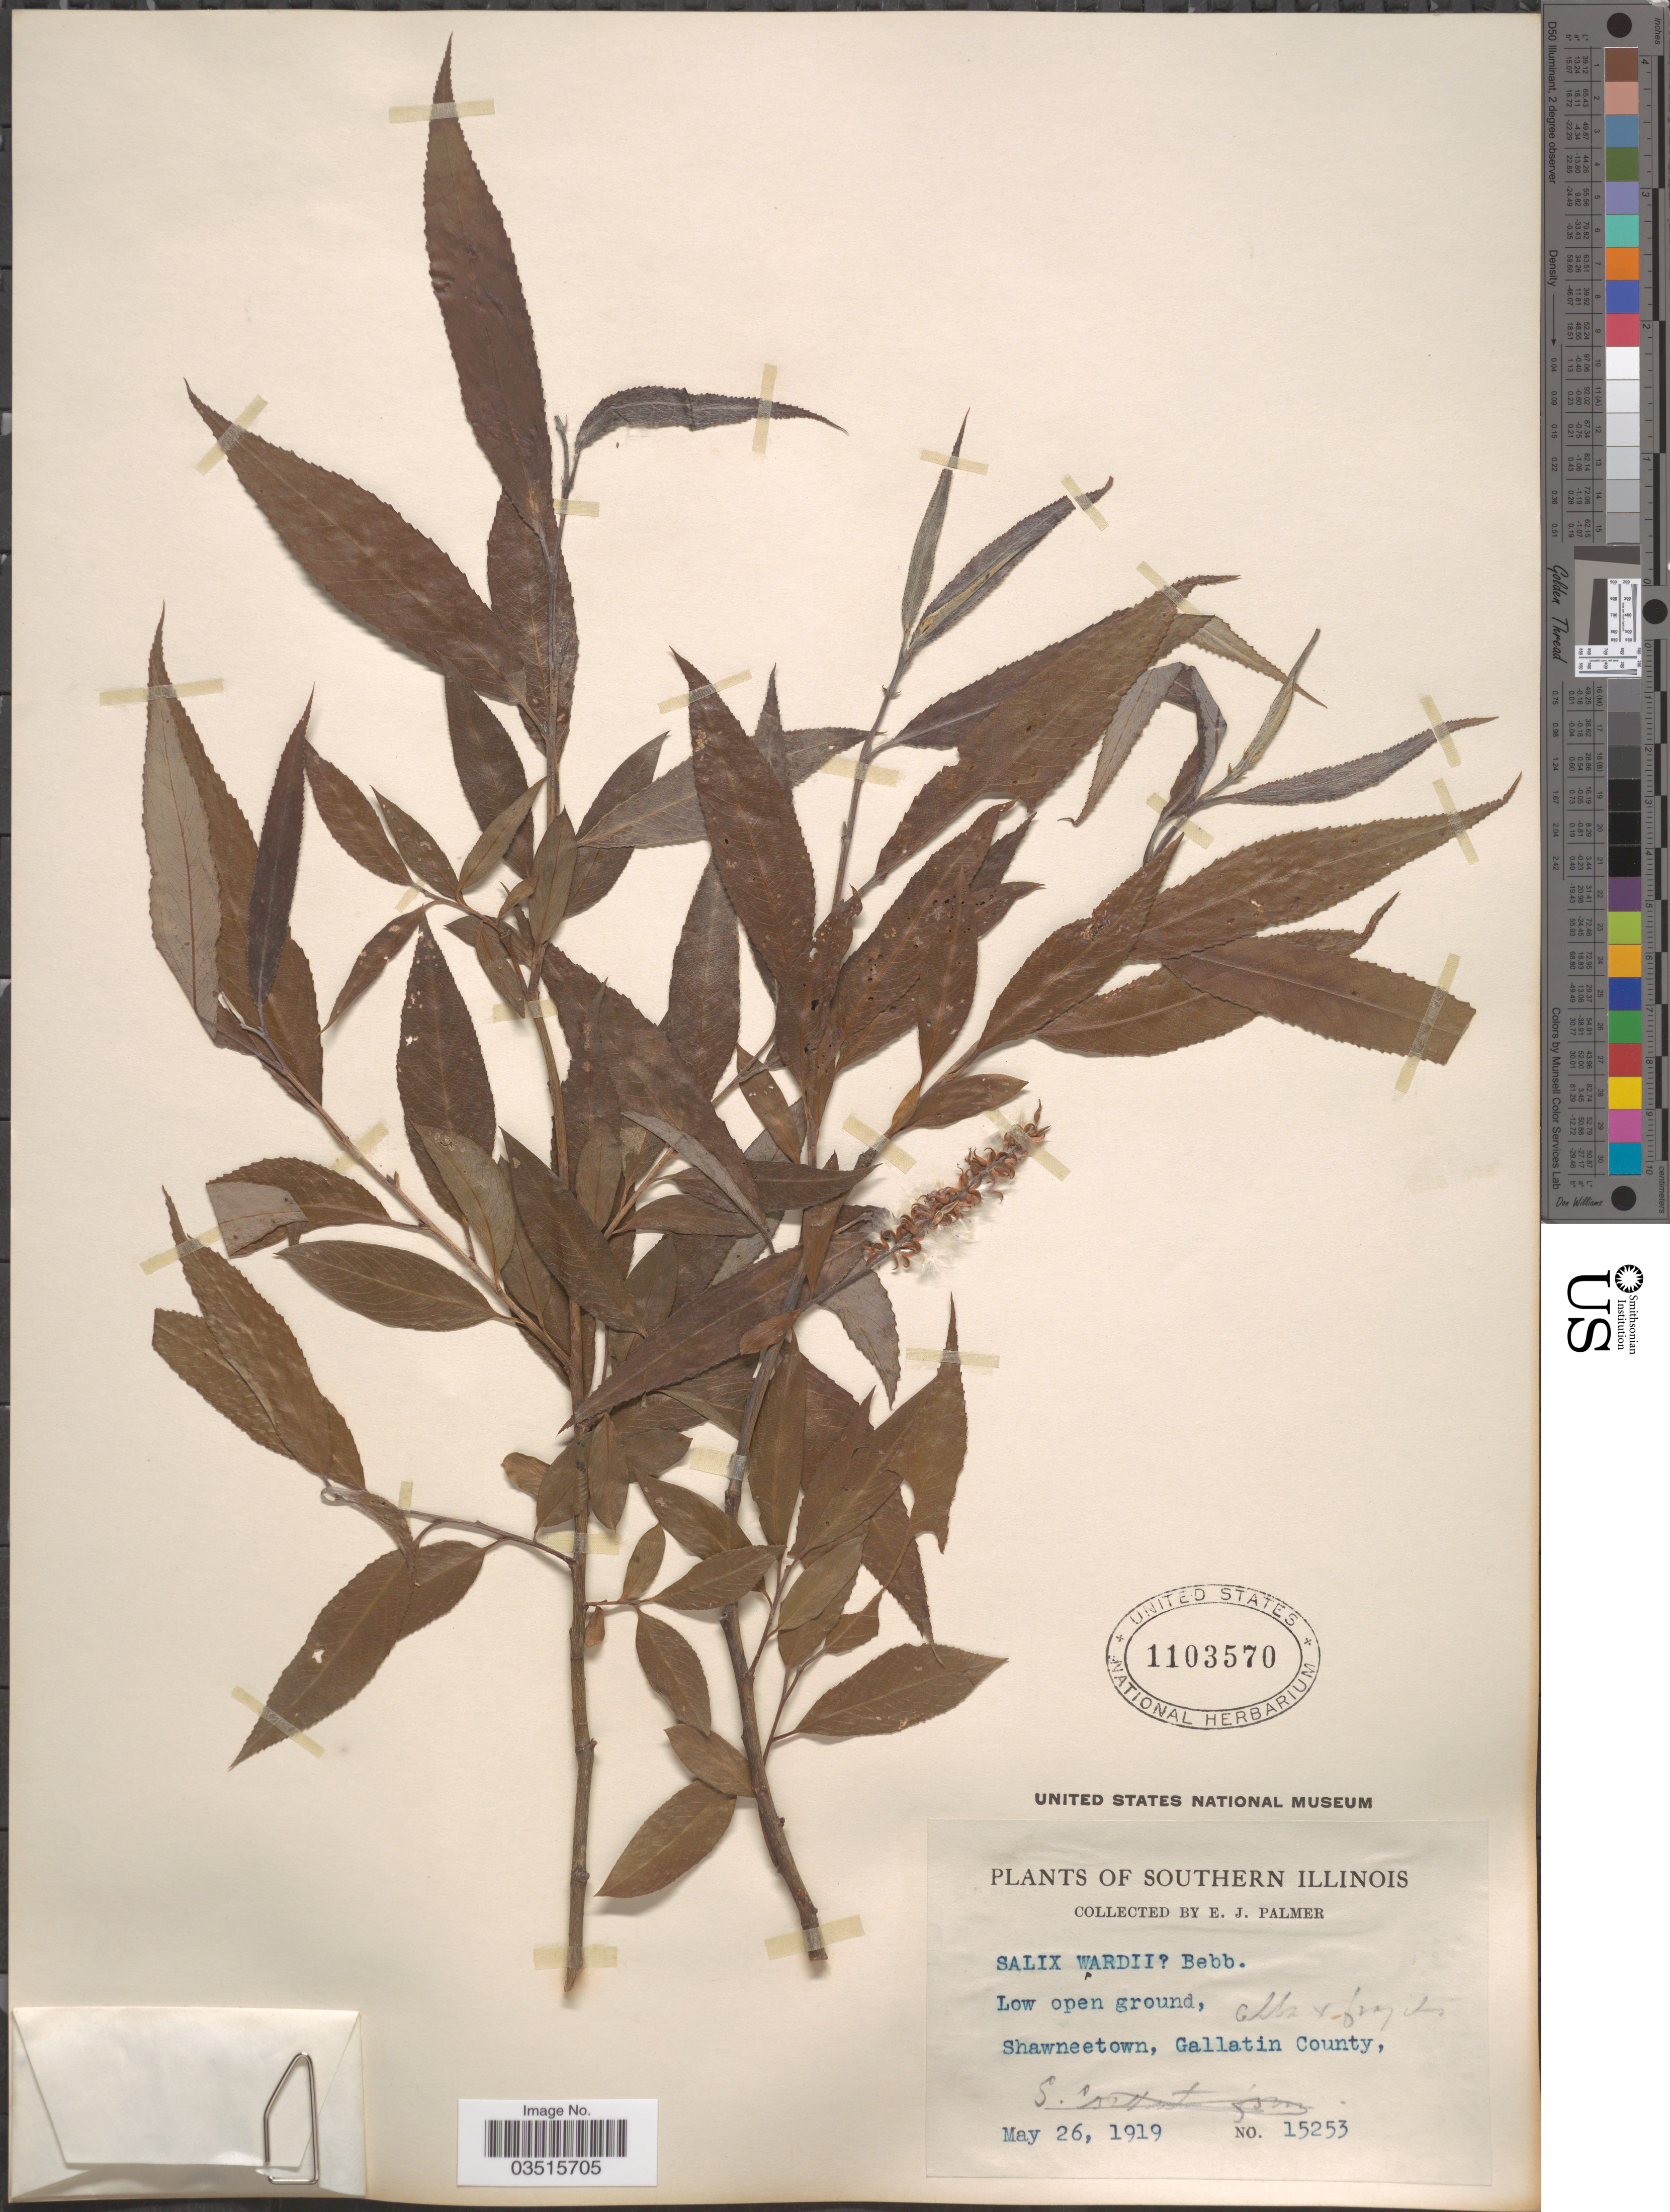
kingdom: Plantae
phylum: Tracheophyta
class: Magnoliopsida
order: Malpighiales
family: Salicaceae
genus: Salix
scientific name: Salix missouriensis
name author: Bebb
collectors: E. J. Palmer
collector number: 15253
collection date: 1919-05-26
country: United States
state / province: Illinois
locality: Southern Illinois. Low open ground, Shawneetown, Gallatin County.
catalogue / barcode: US 1103570